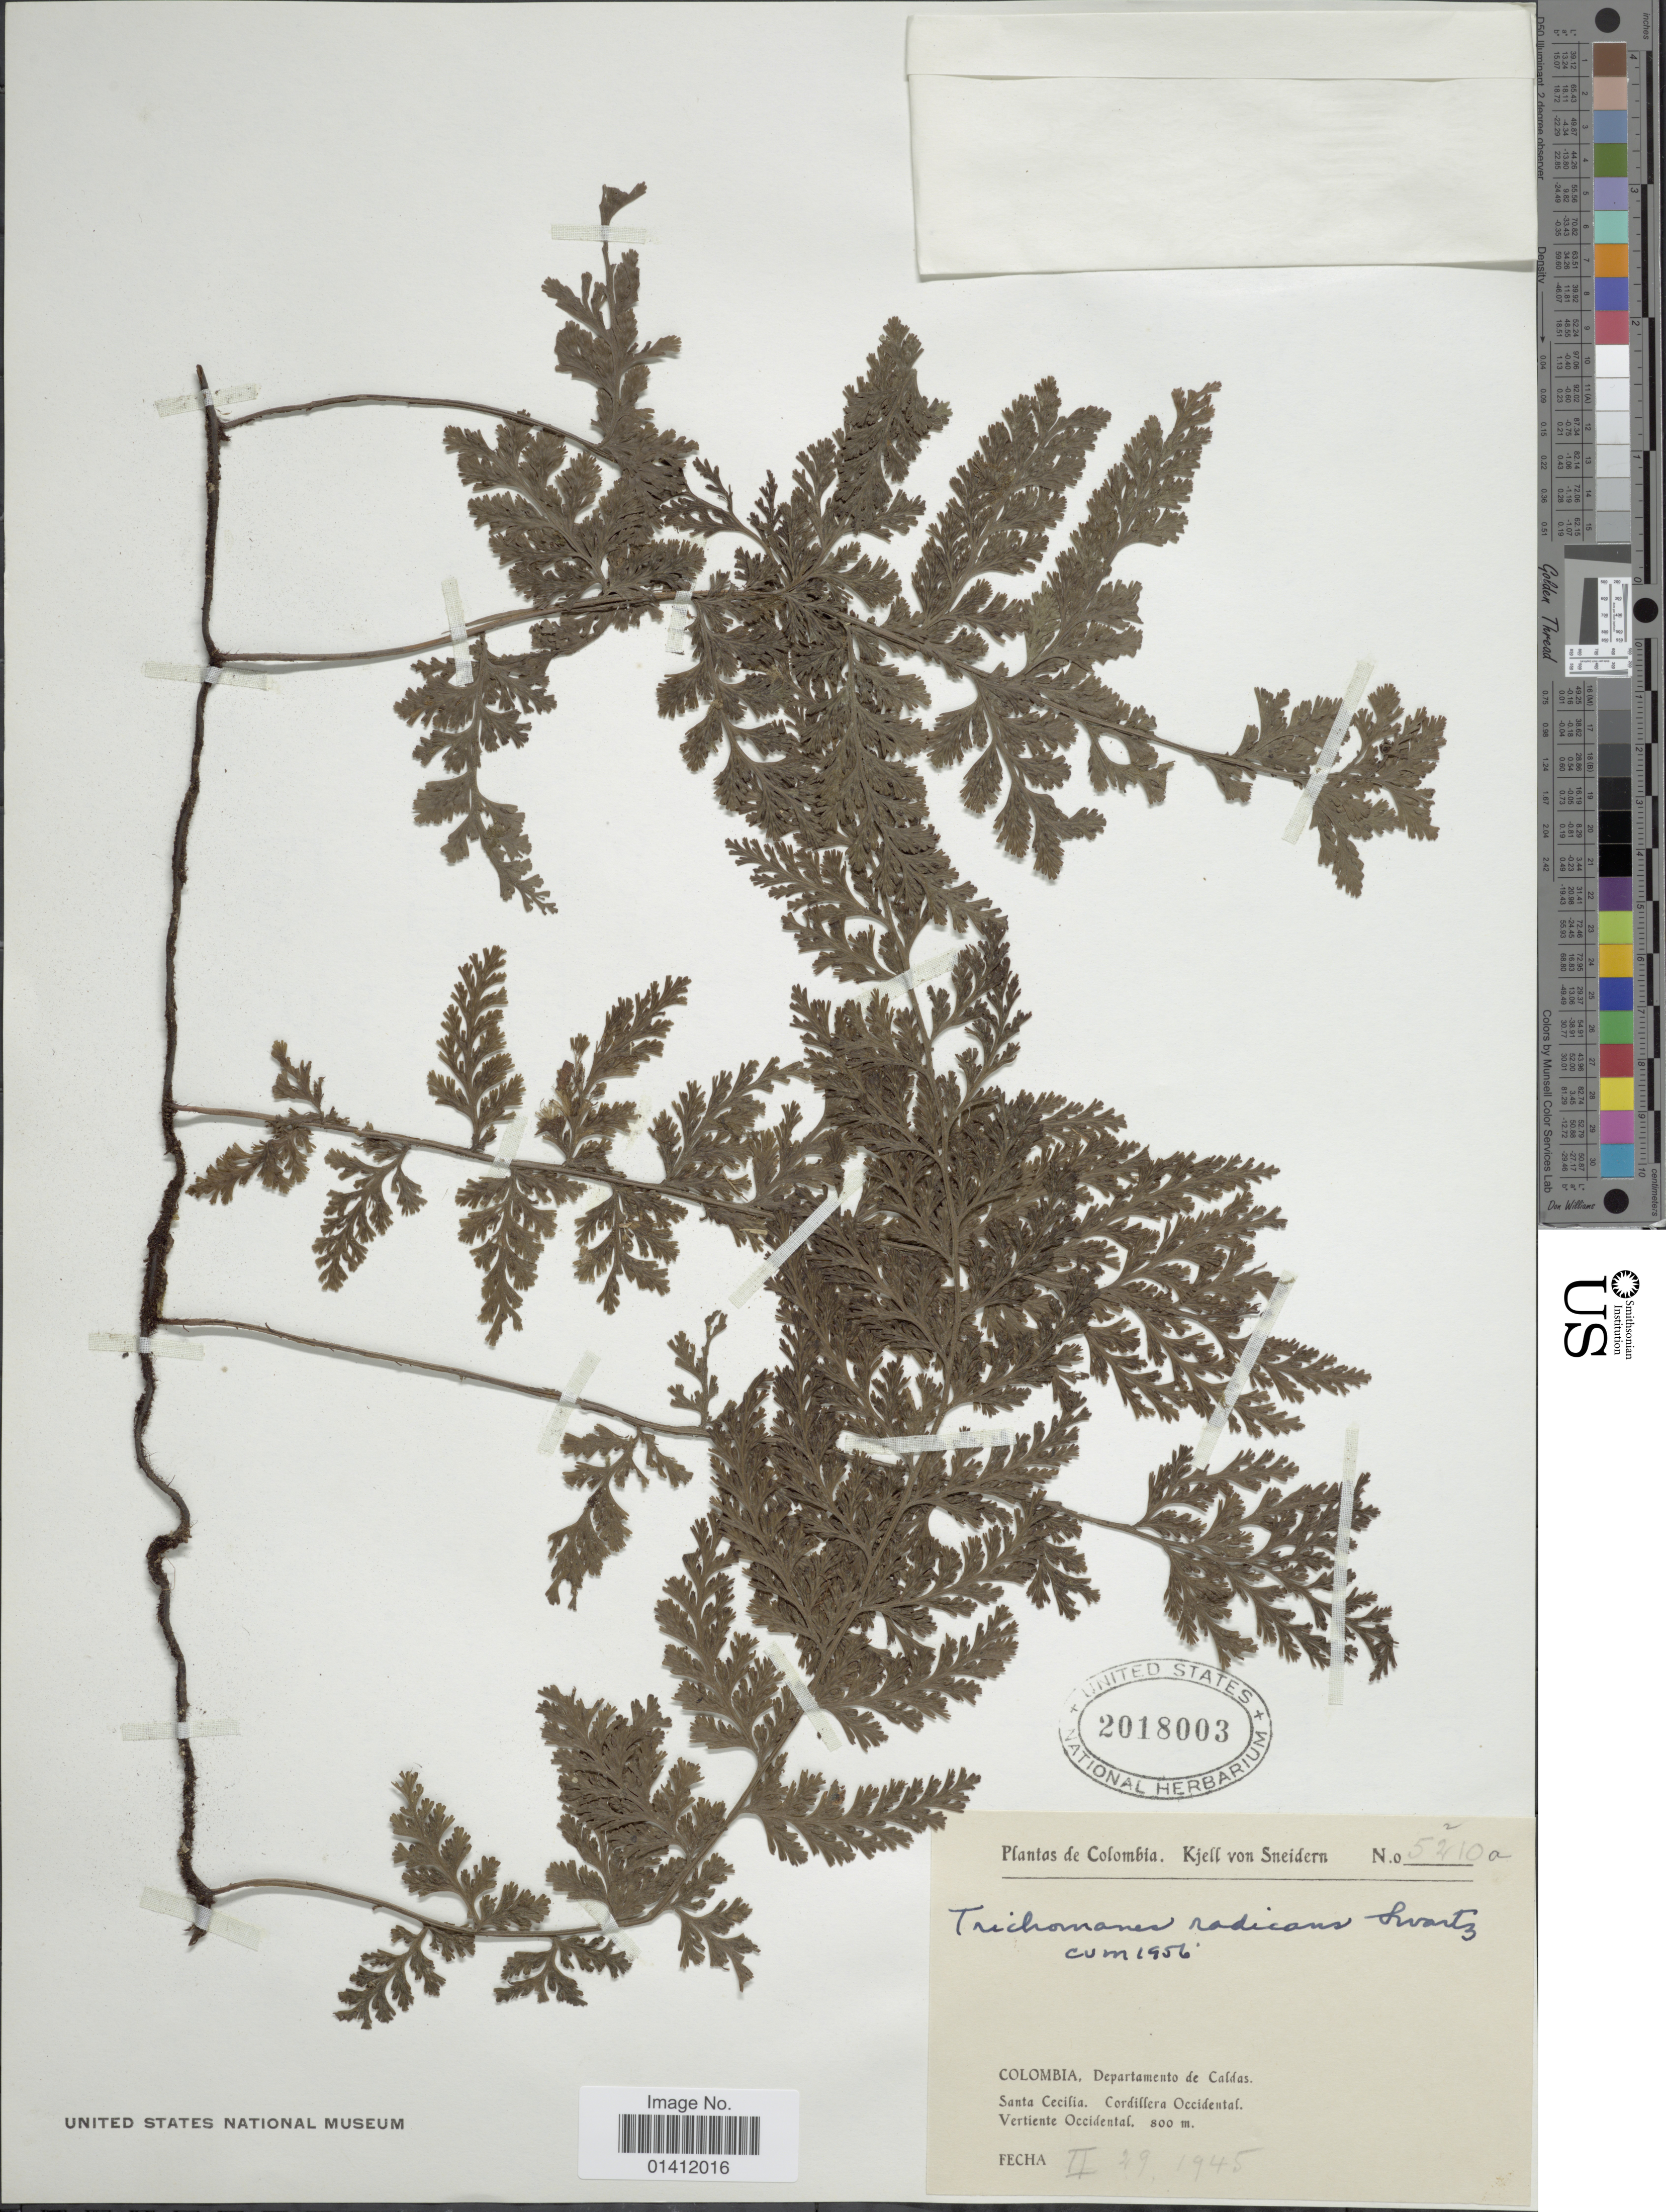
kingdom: Plantae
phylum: Tracheophyta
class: Polypodiopsida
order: Hymenophyllales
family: Hymenophyllaceae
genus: Vandenboschia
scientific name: Vandenboschia radicans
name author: (Sw.) Copel.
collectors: K. von Sneidern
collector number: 5210a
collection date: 1945-02-19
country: Colombia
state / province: Caldas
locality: Departamento de Caldas. Santa Cecilia. Cordillera Occidental.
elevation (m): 800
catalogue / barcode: US 2018003